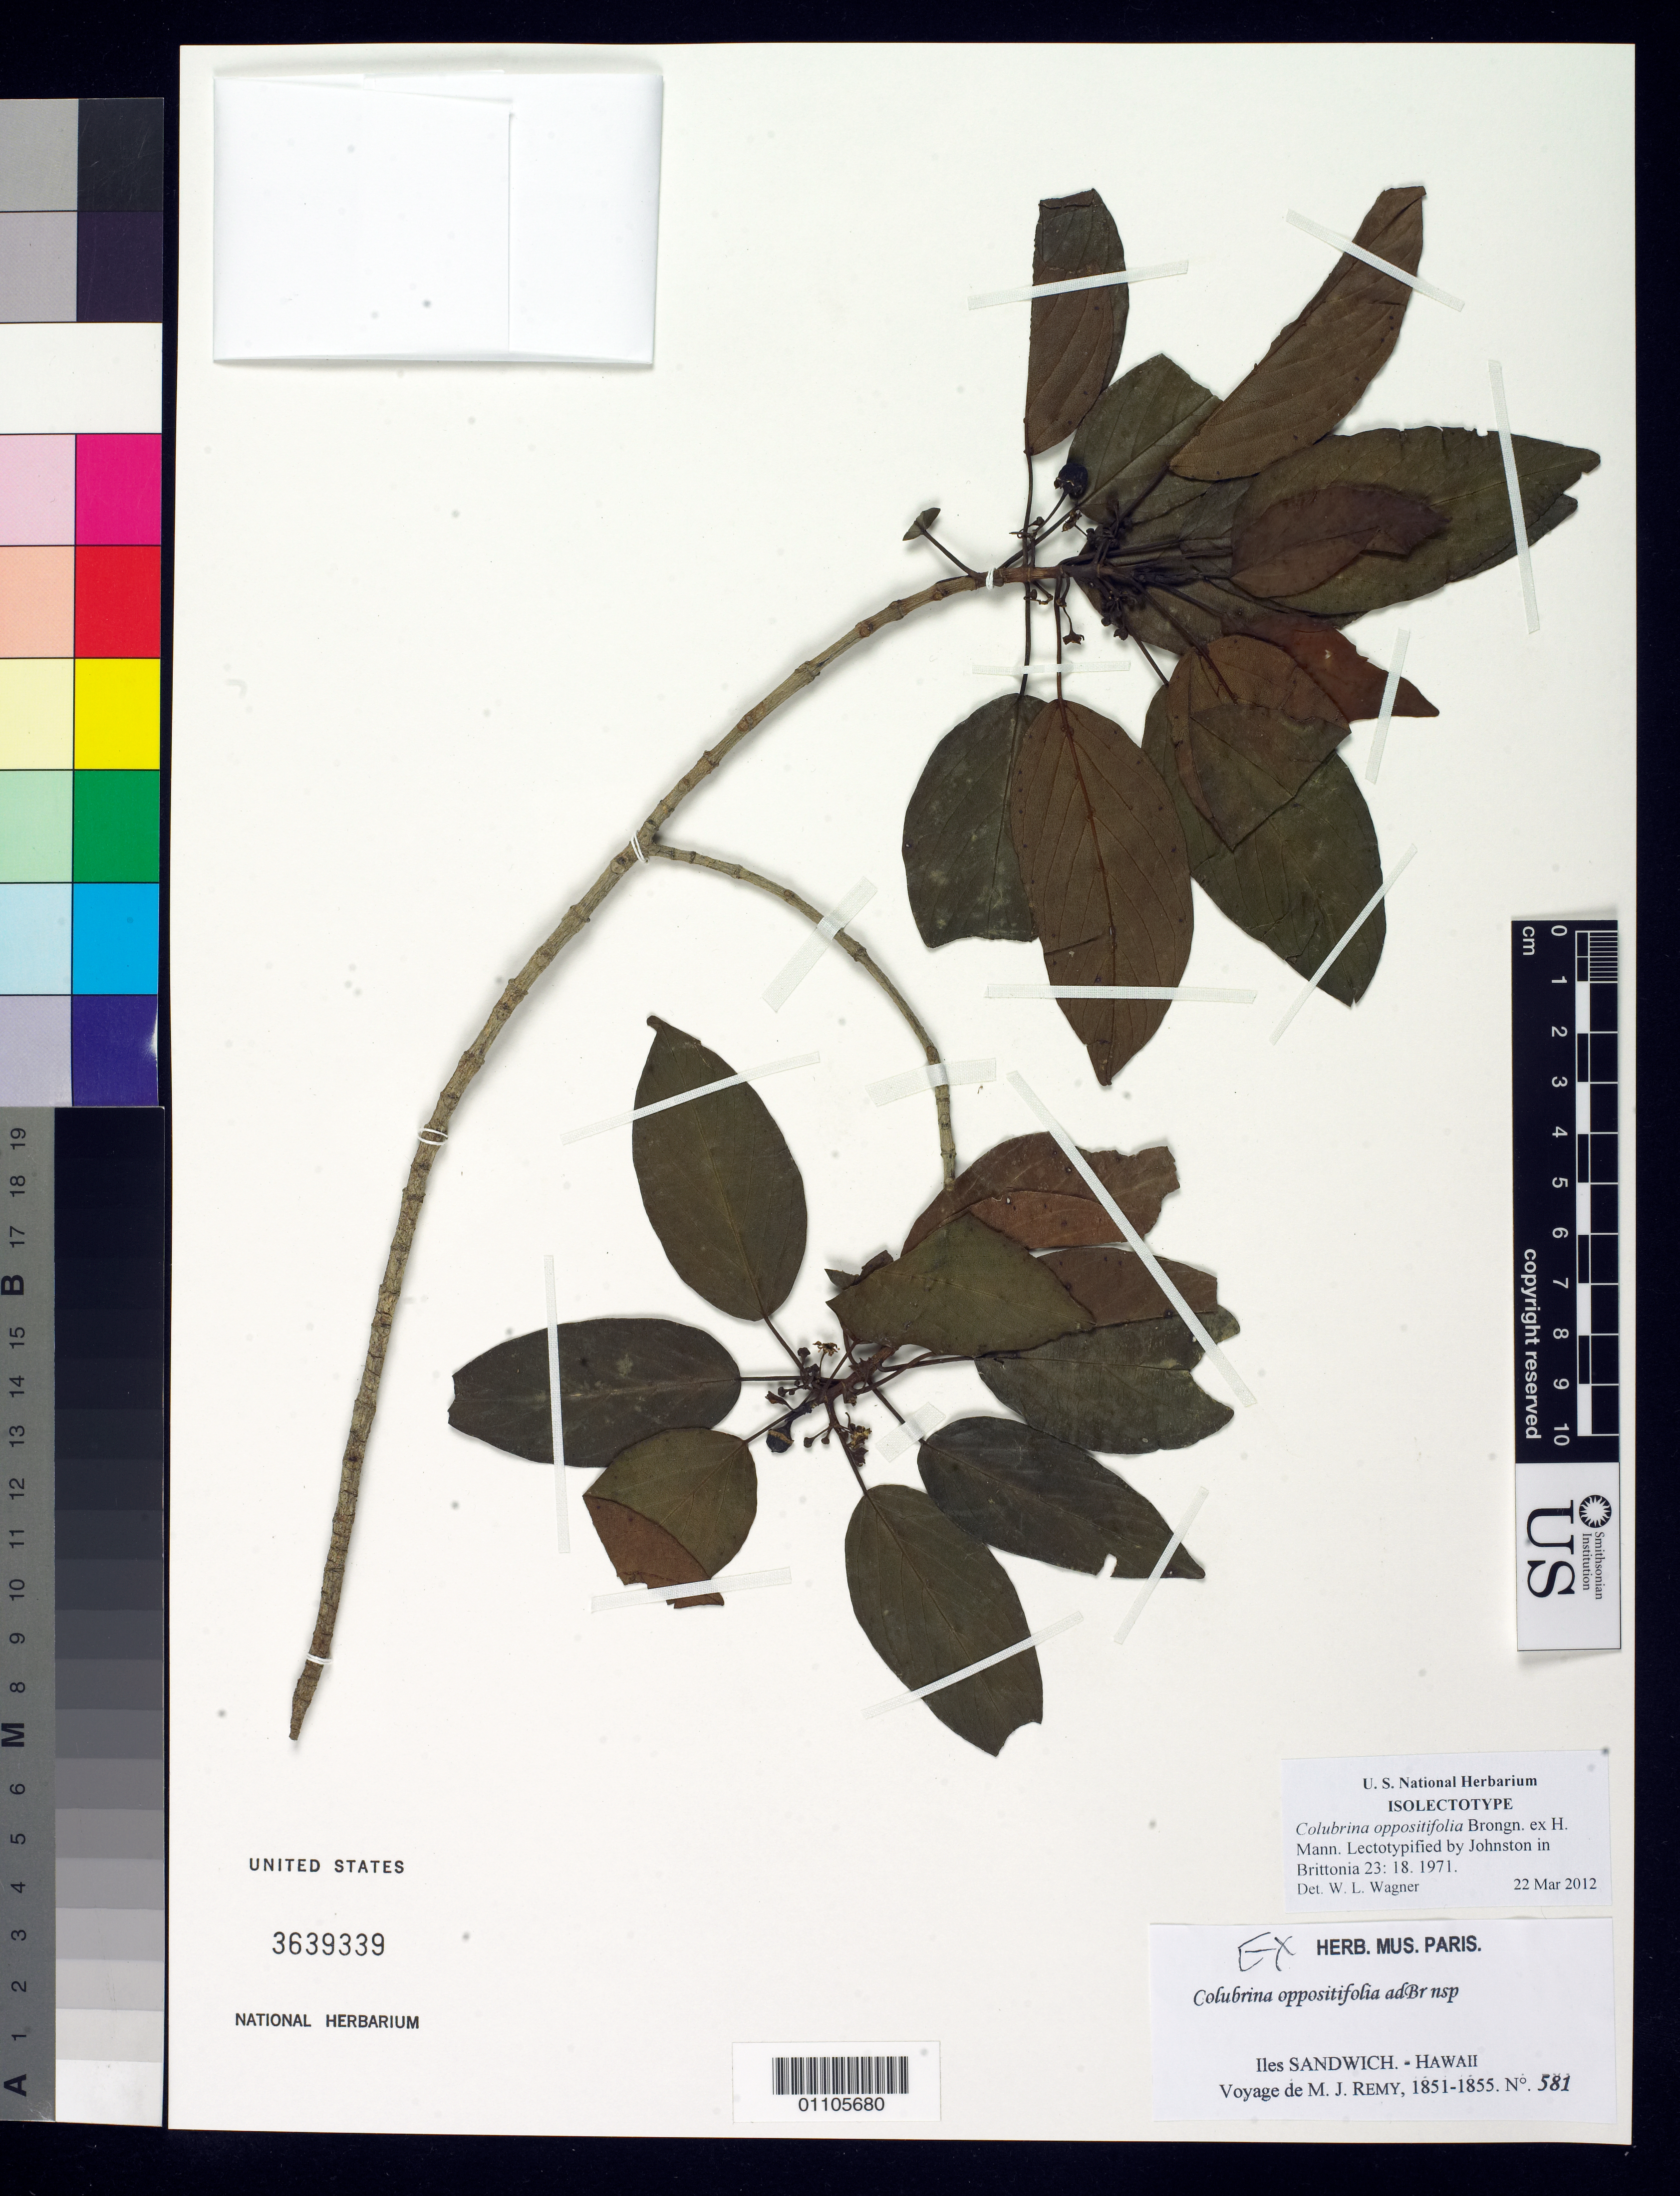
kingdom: Plantae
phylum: Tracheophyta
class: Magnoliopsida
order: Rosales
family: Rhamnaceae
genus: Colubrina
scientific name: Colubrina oppositifolia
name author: Brongn. ex H. Mann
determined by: Wagner, W. L., (BOT), Smithsonian Institution - National Museum of Natural History (UNITED STATES)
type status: Isolectotype; Type Collection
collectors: E. J. Rémy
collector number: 581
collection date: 1851/1855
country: United States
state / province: Hawaii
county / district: Hawaii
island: Hawaii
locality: Iles Sandwich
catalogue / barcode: US 3639339